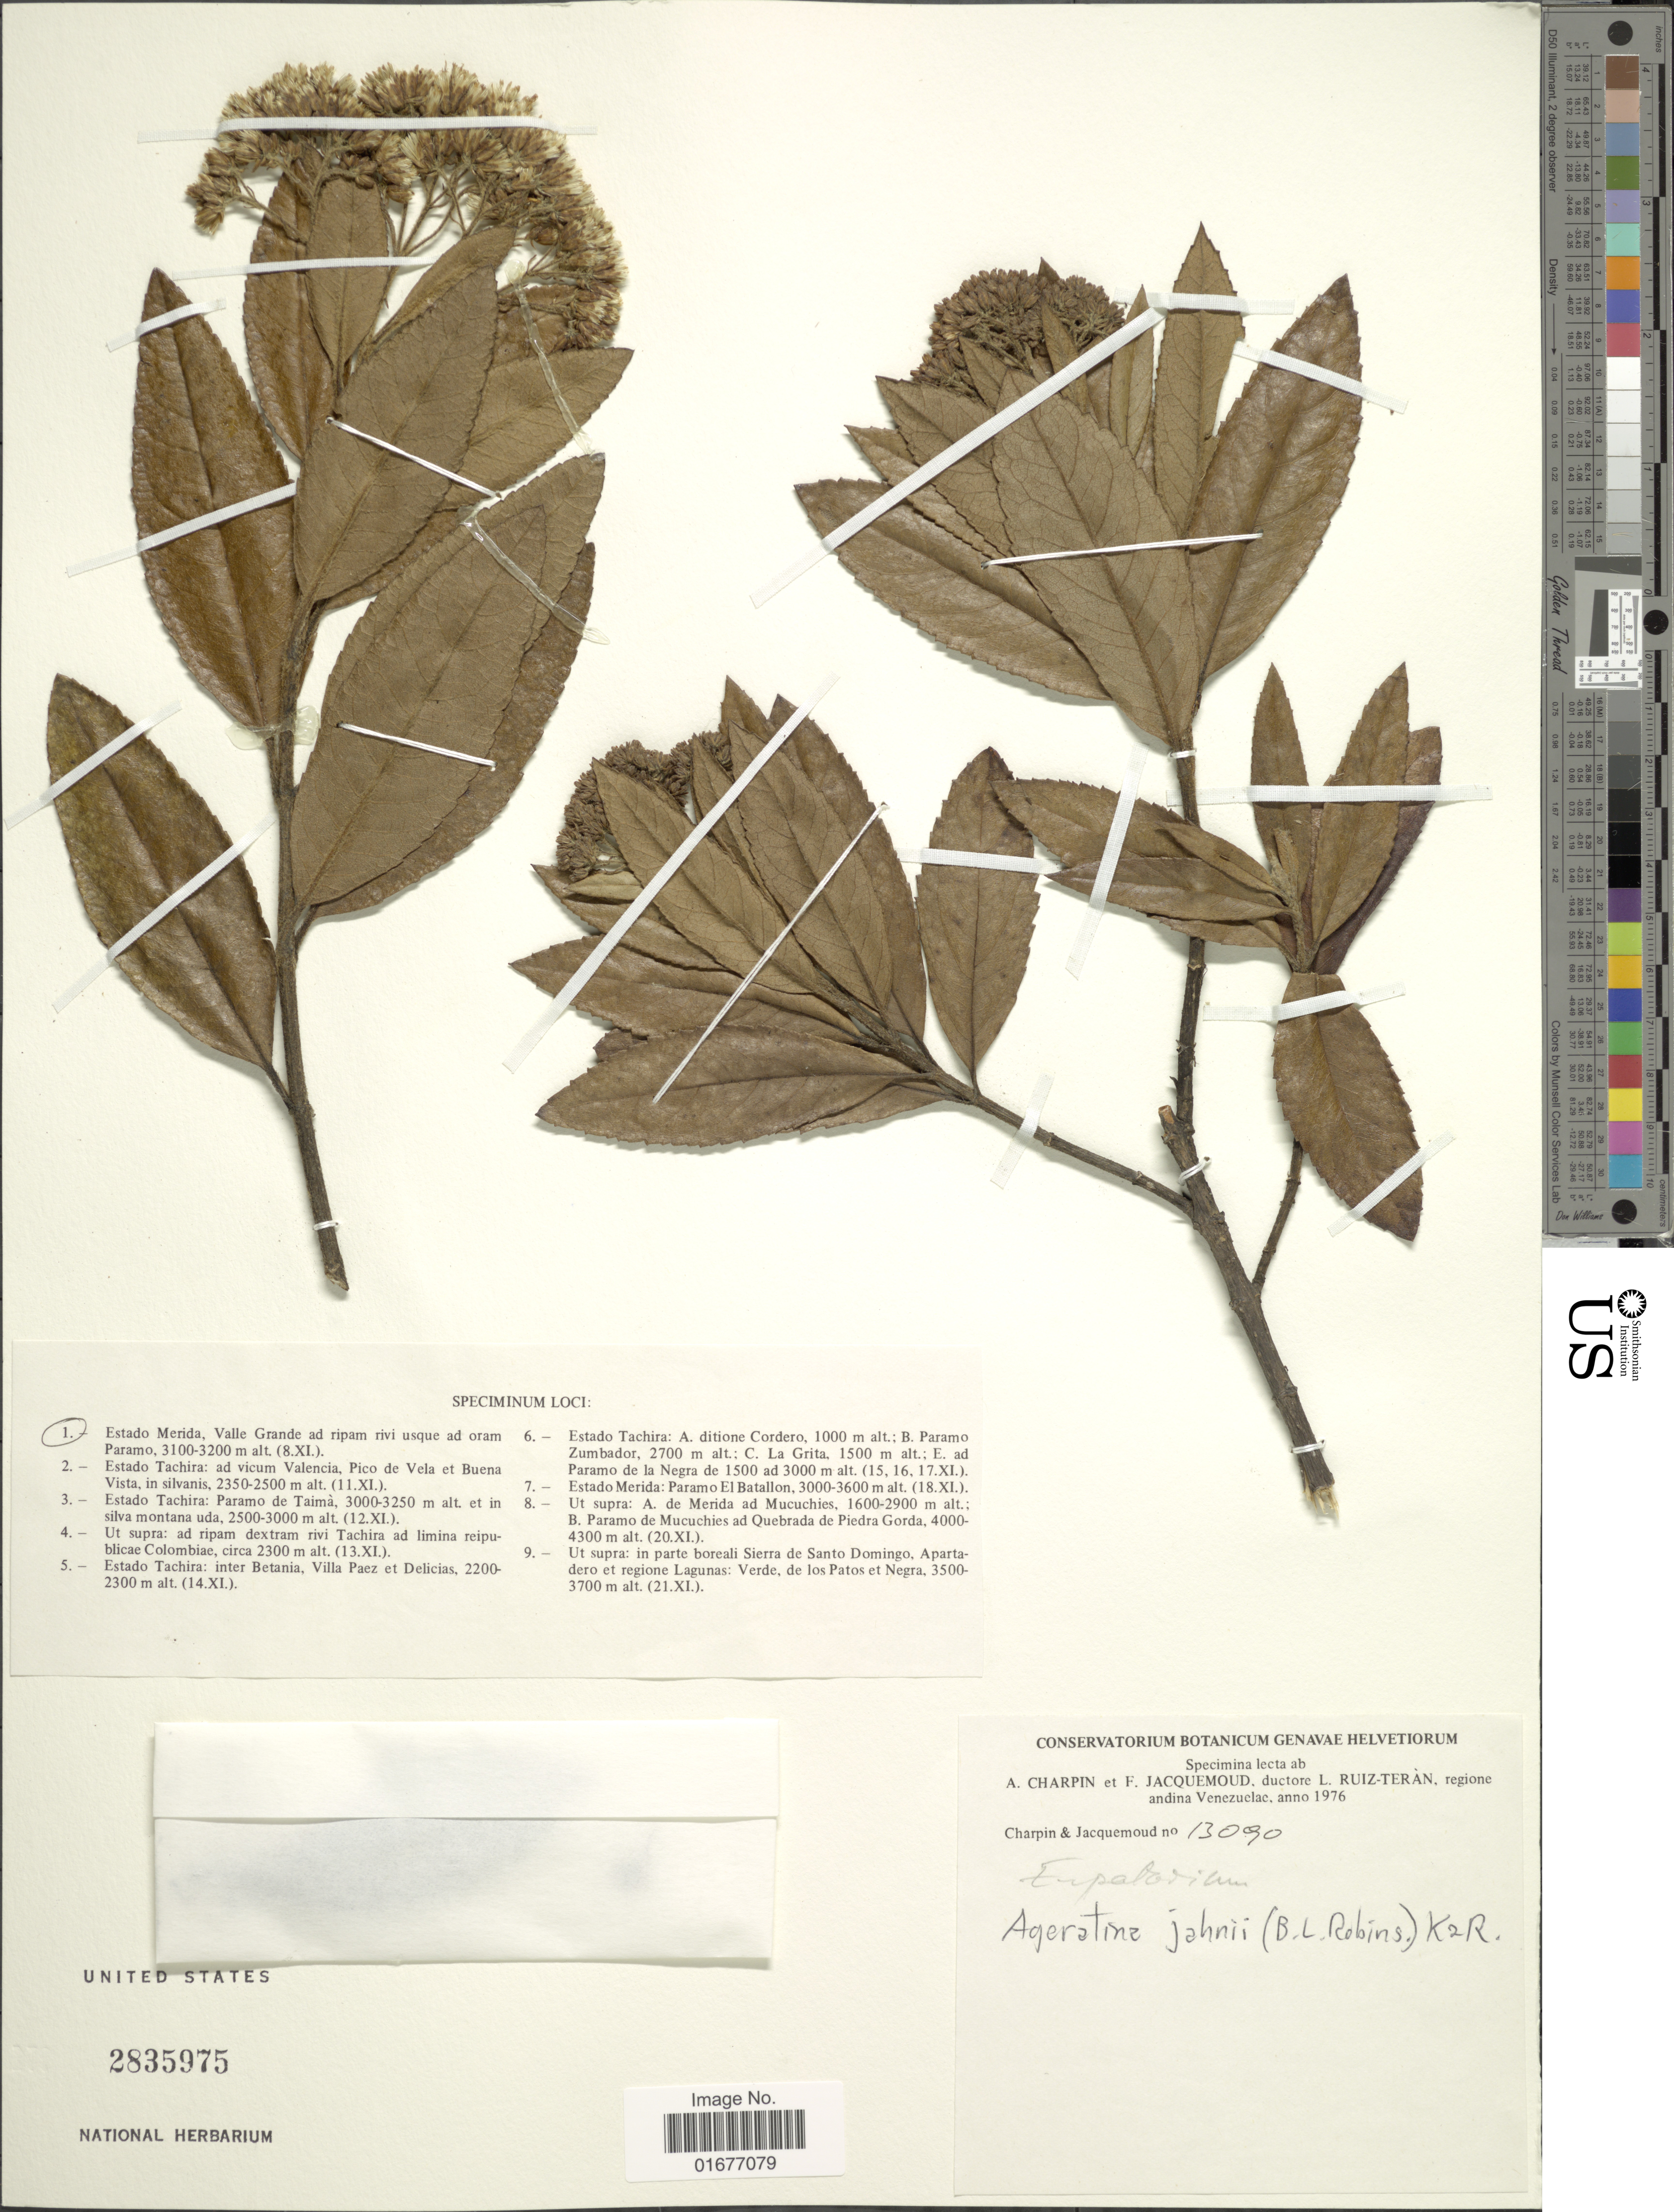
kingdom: Plantae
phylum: Tracheophyta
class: Magnoliopsida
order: Asterales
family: Asteraceae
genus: Ageratina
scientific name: Ageratina jahnii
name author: (B.L. Rob.) R.M. King & H. Rob.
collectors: A. Charpin, F. Jacquemoud & L. E. Ruíz-Terán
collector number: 13090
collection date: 1976-11-08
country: Venezuela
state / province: Mérida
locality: Valle Grande ad ripam rivi usque ad oram Paramo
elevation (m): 3100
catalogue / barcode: US 2835975